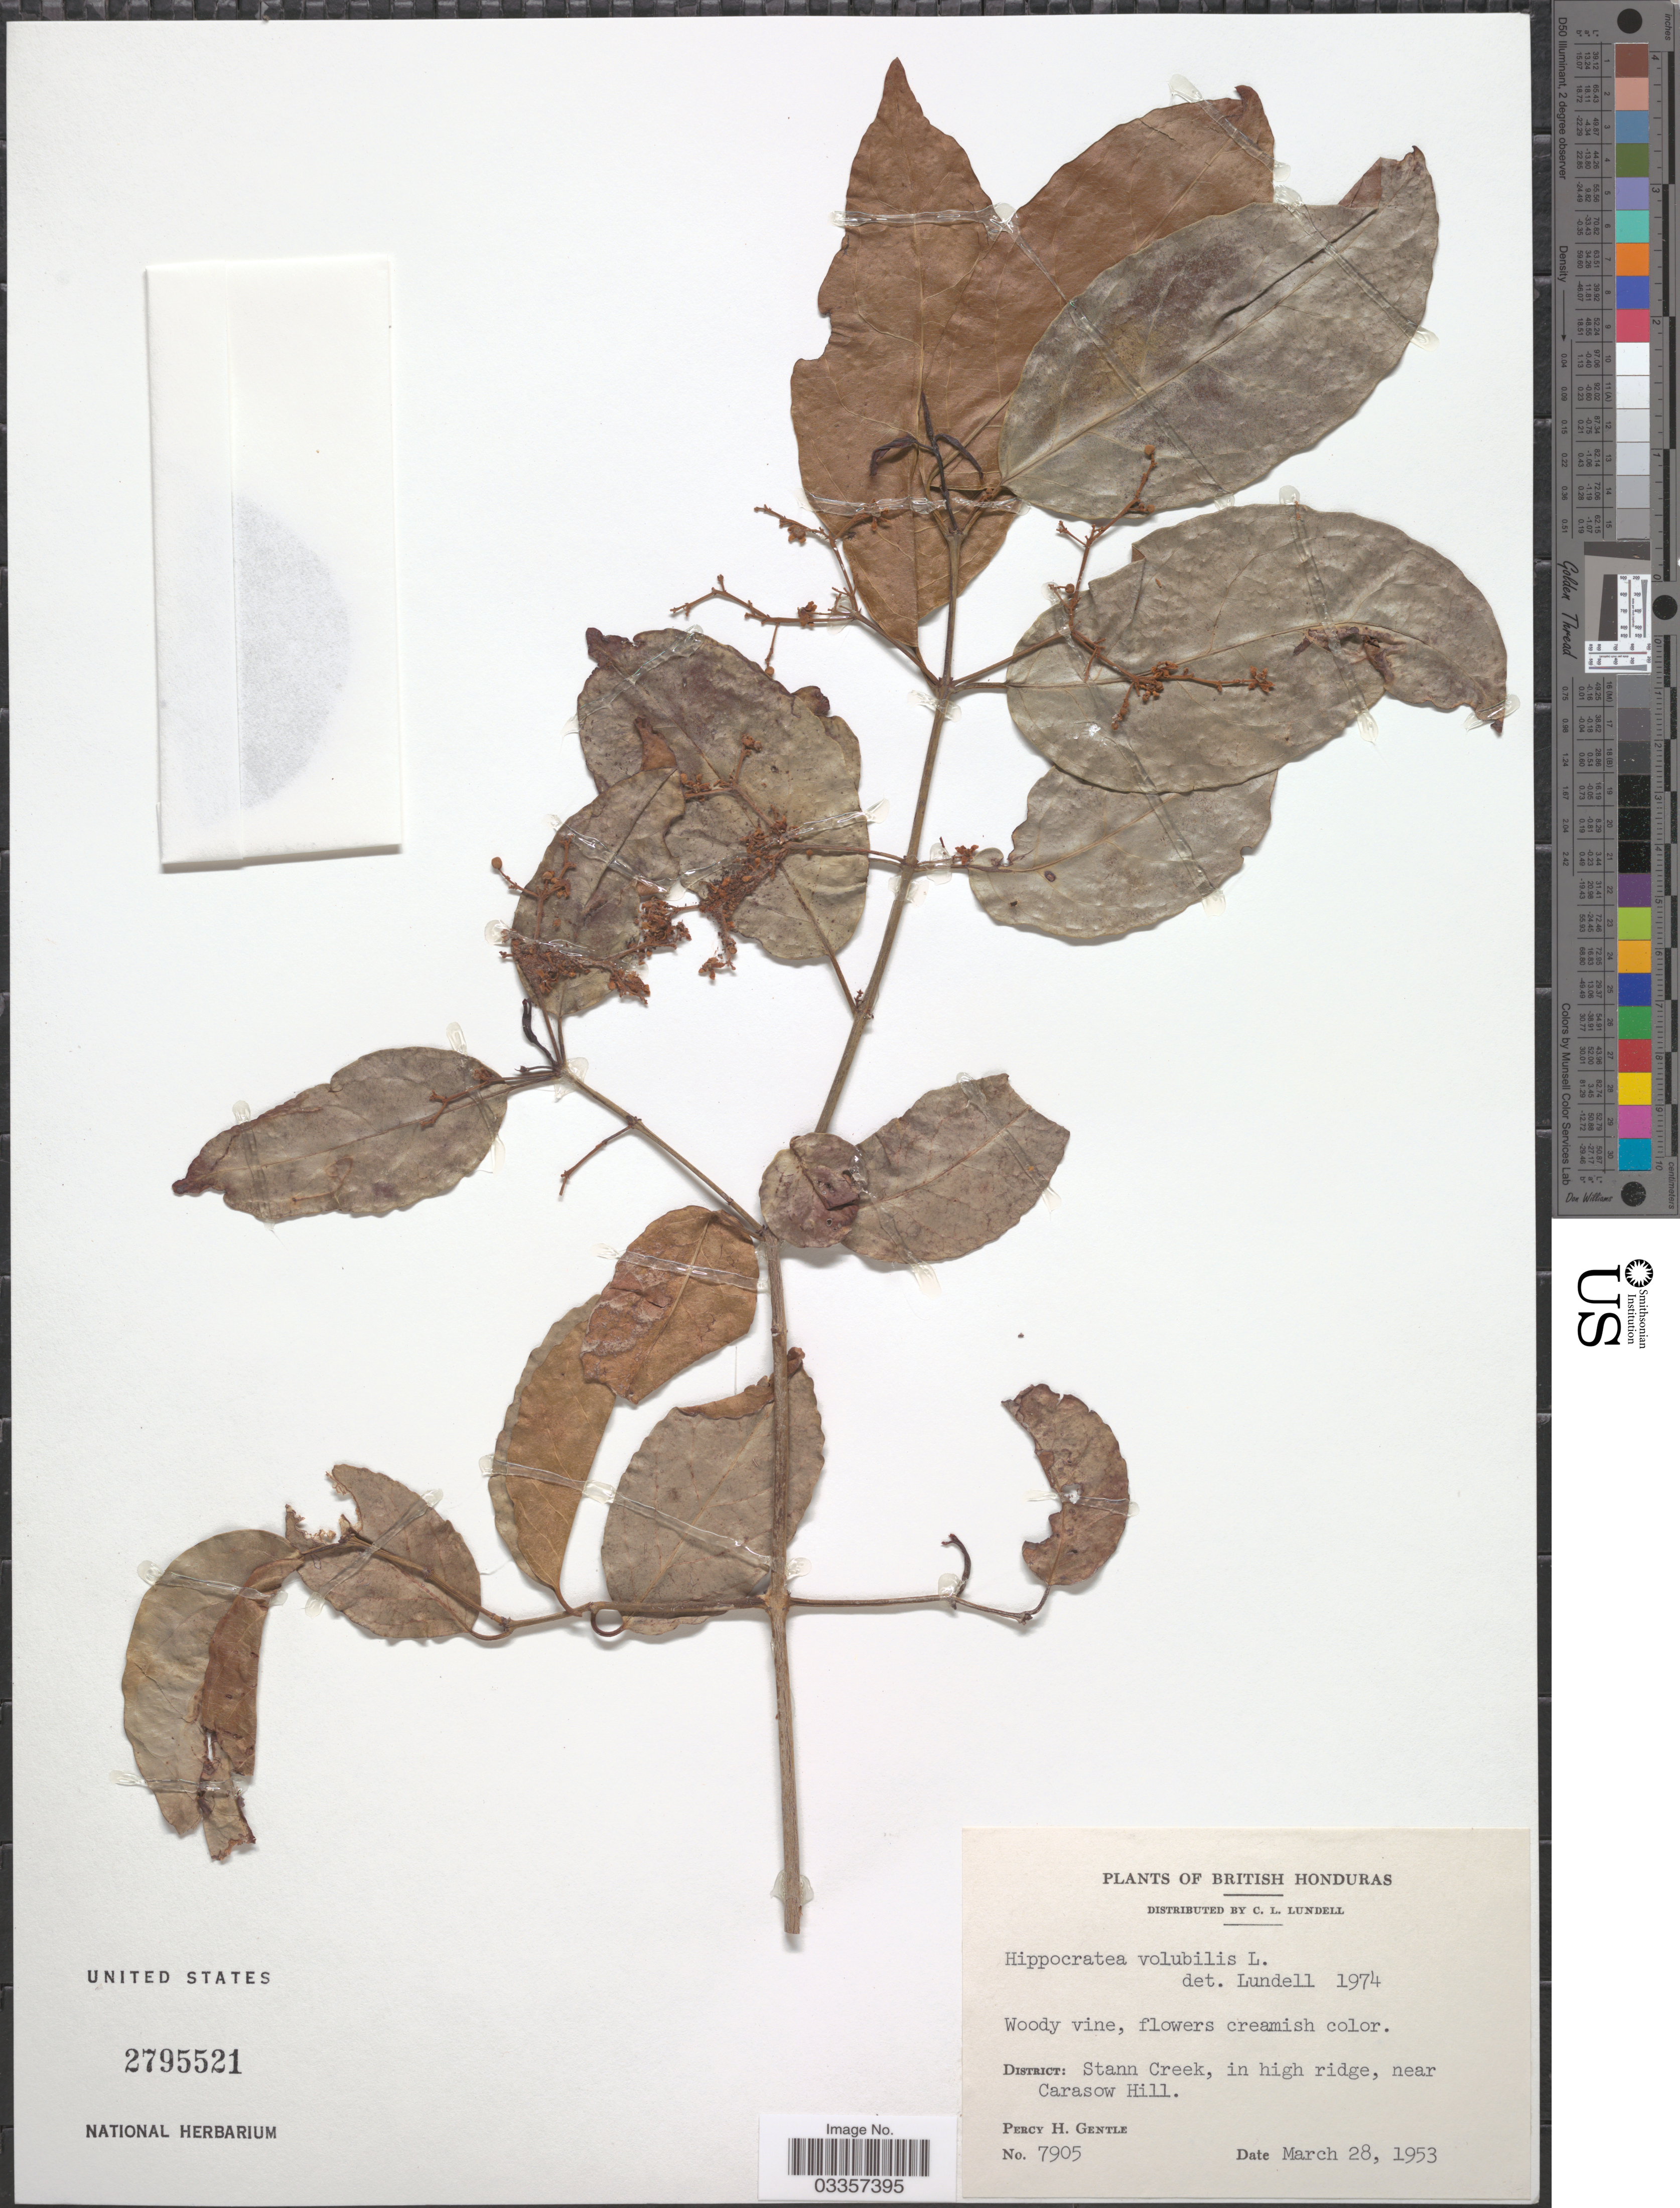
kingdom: Plantae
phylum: Tracheophyta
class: Magnoliopsida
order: Celastrales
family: Celastraceae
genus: Hippocratea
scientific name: Hippocratea volubilis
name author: L.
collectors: P. H. Gentle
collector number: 7905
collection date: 1953-03-28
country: Belize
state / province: Stann Creek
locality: British Honduras. District: Stann Creek, in high ridge, near Carasow Hill.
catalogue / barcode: US 2795521